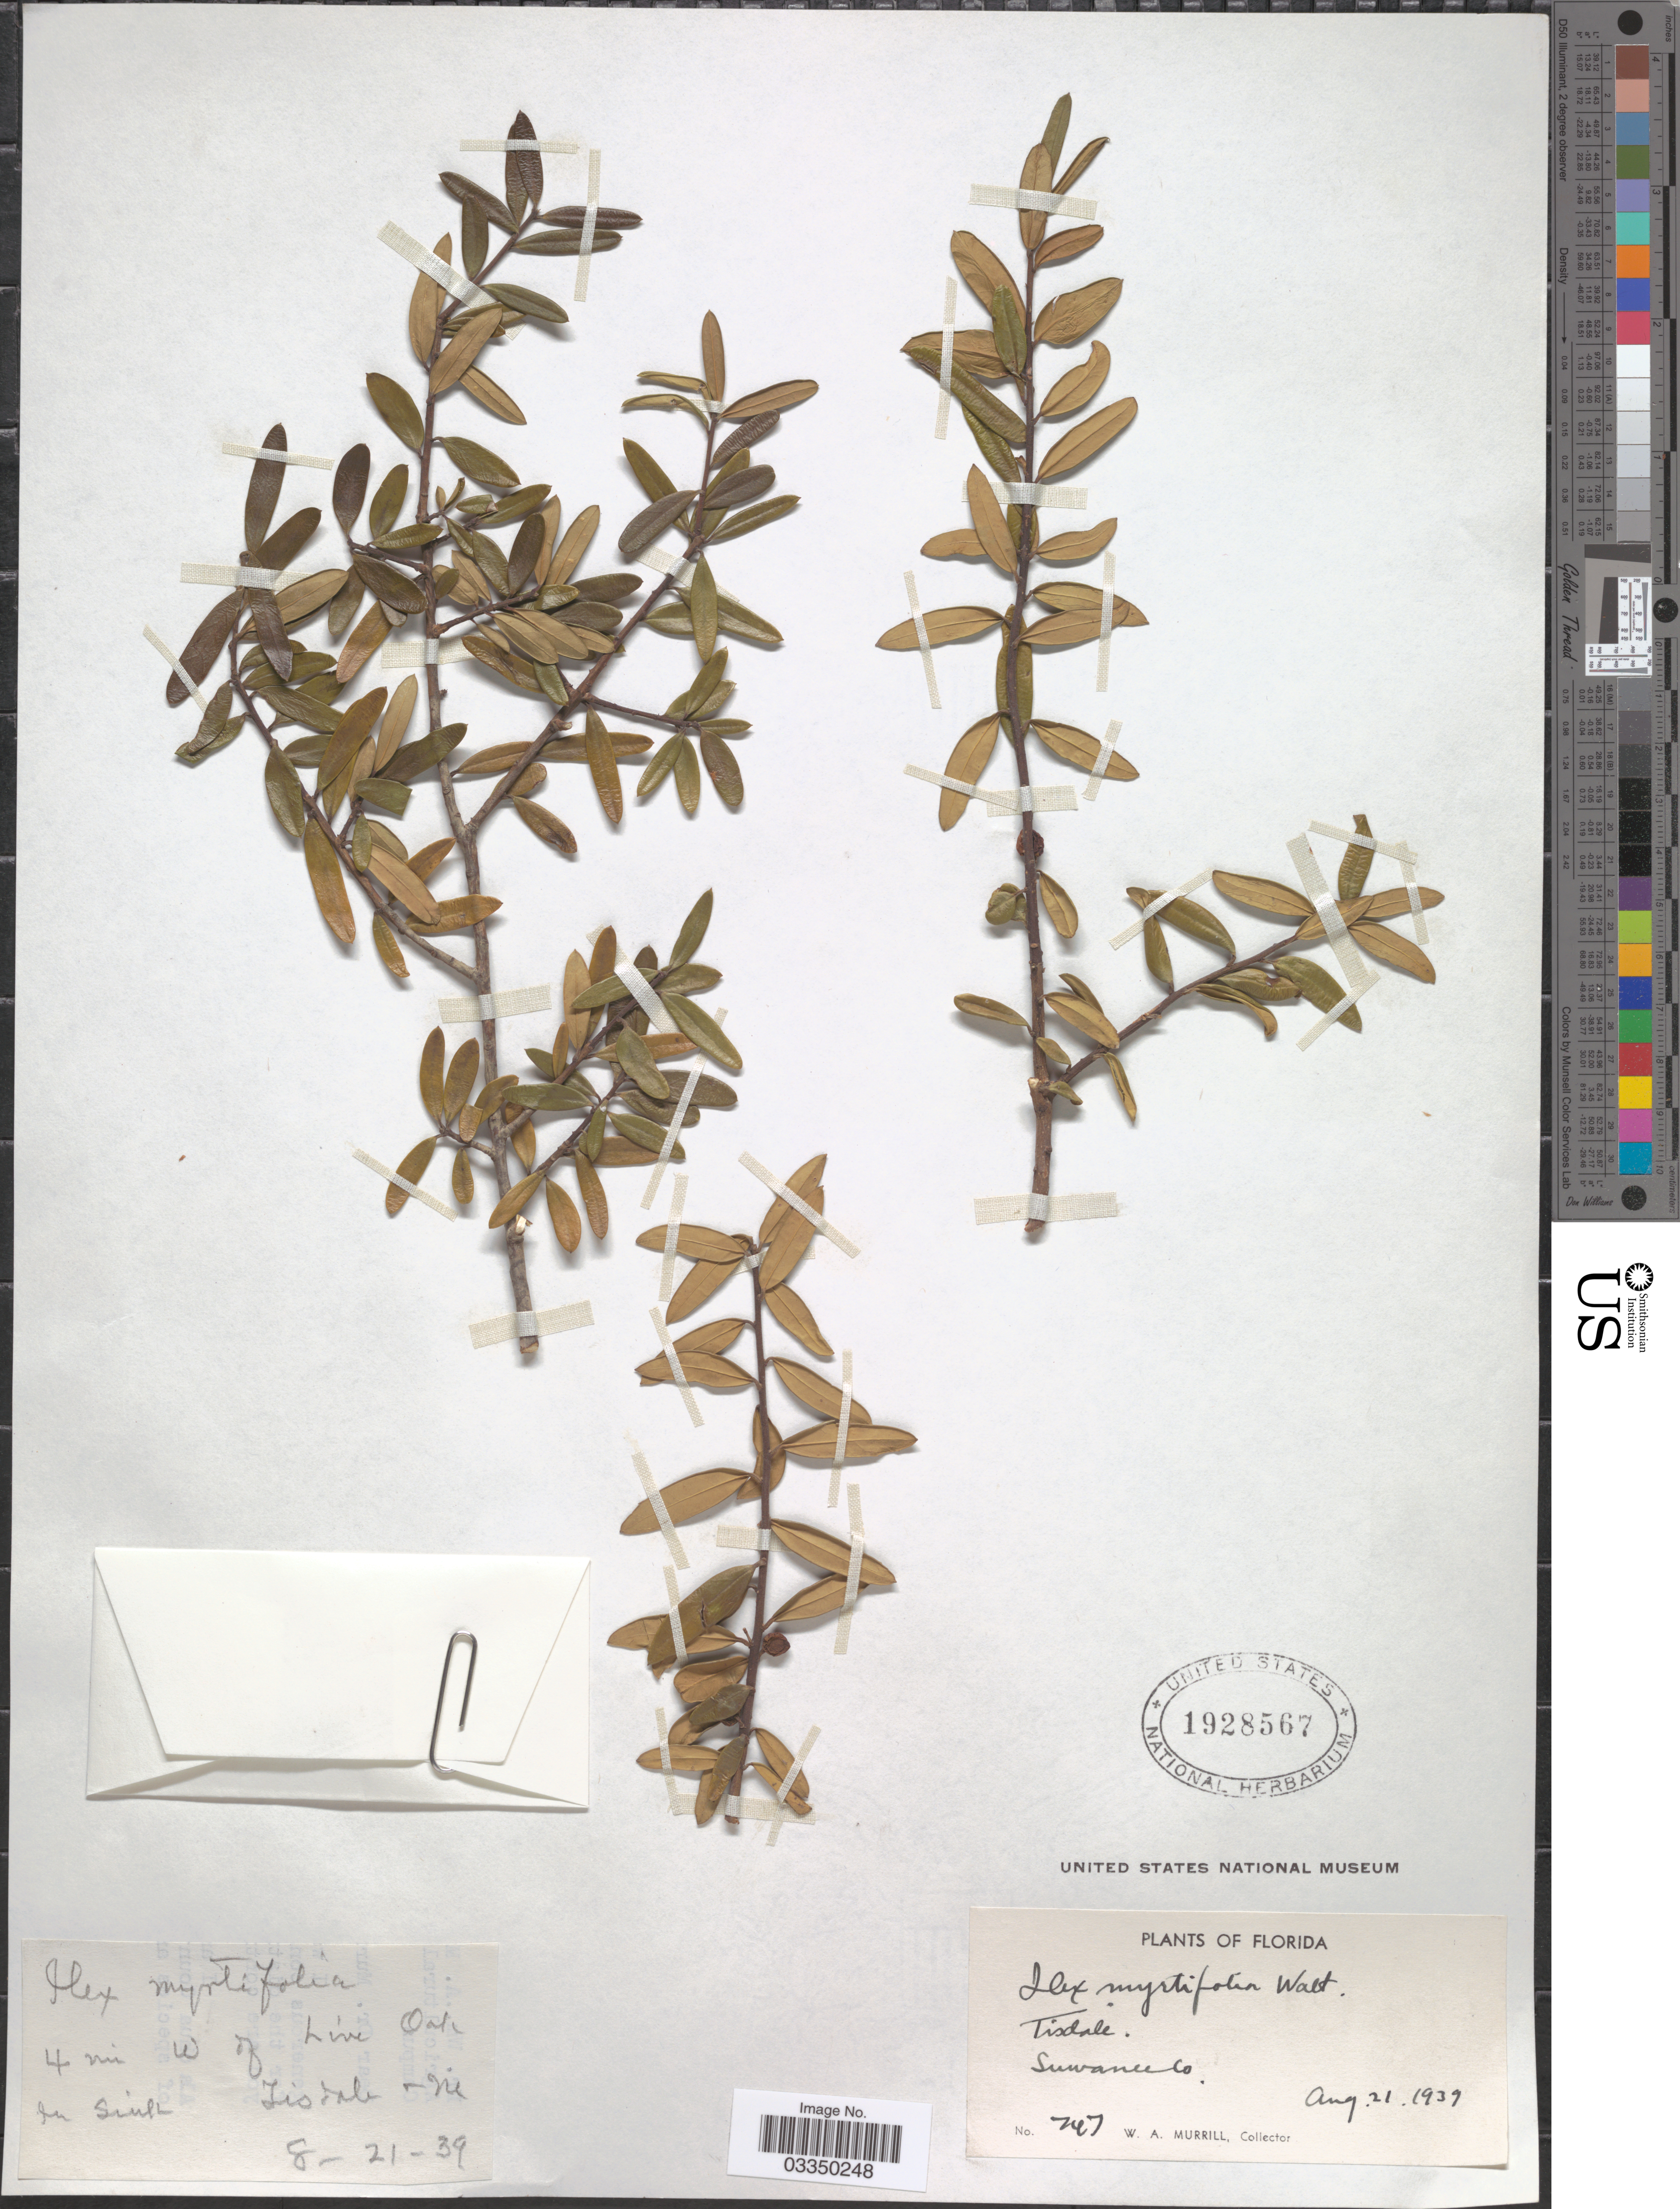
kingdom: Plantae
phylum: Tracheophyta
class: Magnoliopsida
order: Aquifoliales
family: Aquifoliaceae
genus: Ilex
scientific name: Ilex myrtifolia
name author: Walter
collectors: W. A. Murrill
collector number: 247*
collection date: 1939-08-21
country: United States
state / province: Florida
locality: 4 mi W of Live Oak in Sink. Tisdale. Suwanee Co.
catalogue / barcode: US 1928567